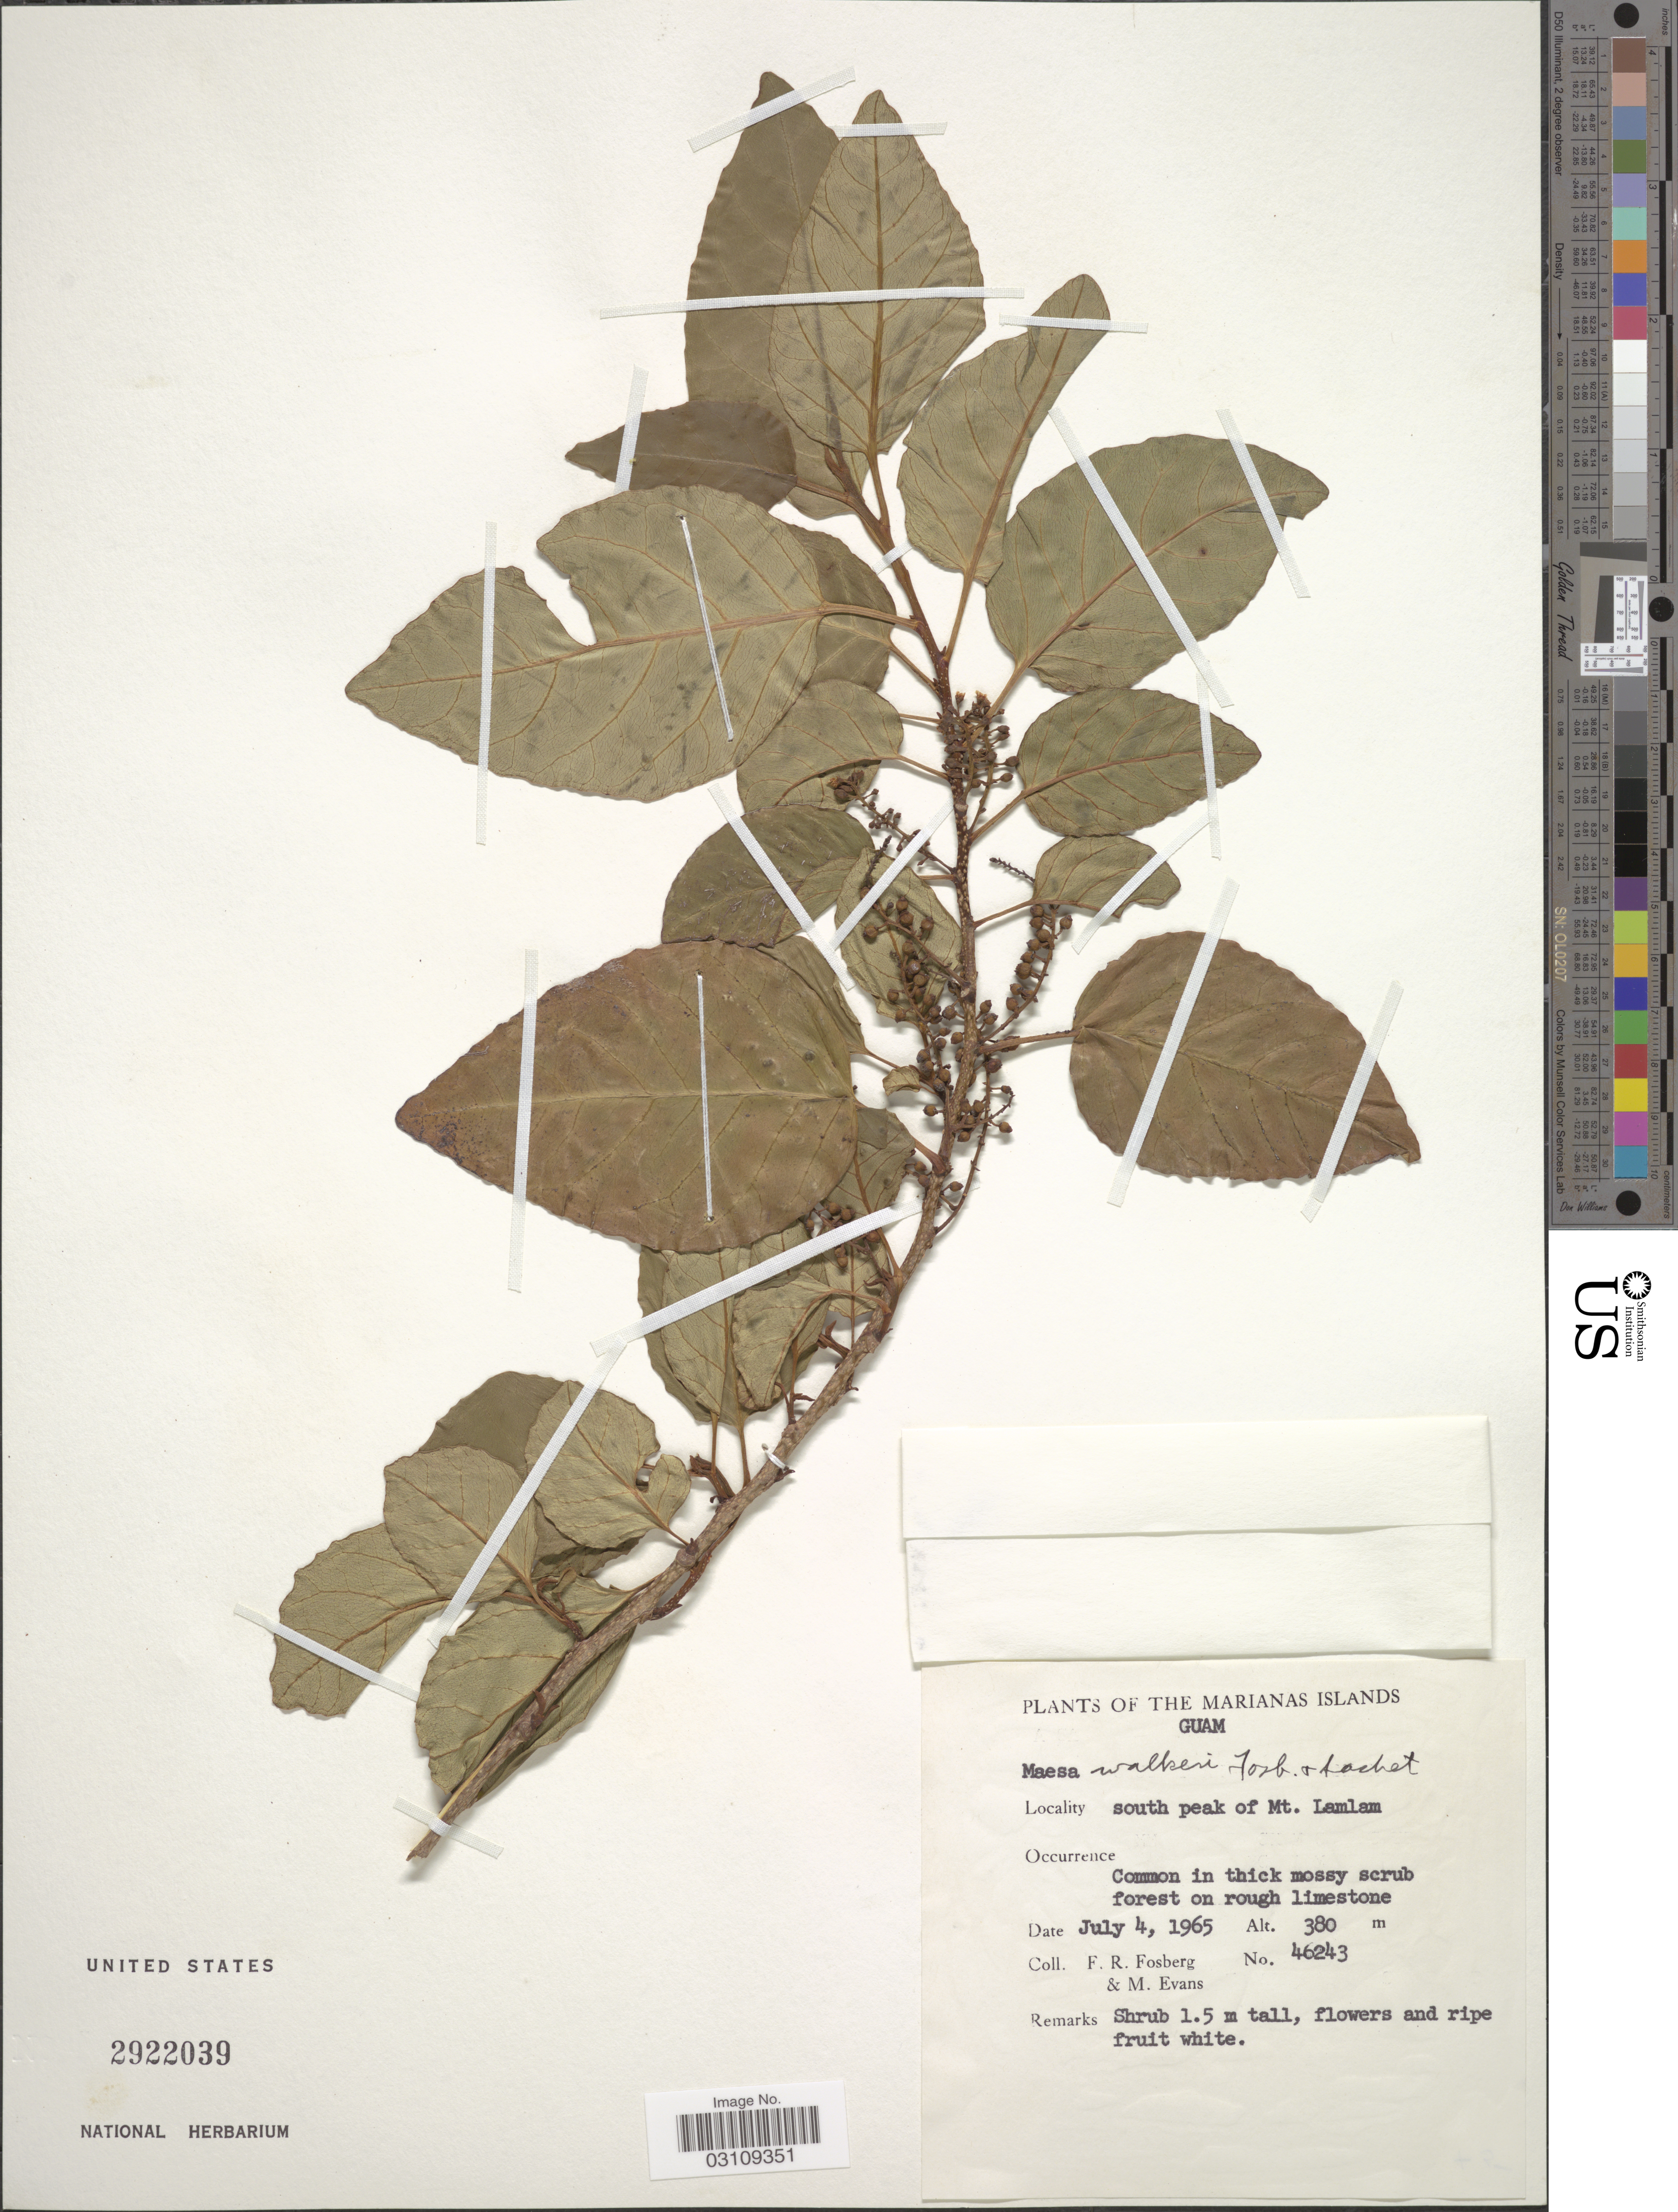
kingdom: Plantae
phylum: Tracheophyta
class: Magnoliopsida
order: Ericales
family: Primulaceae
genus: Maesa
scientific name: Maesa walkeri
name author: Fosberg & Sachet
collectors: F. R. Fosberg & M. Evans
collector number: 46243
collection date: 1965-07-04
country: Guam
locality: Marianas Islands. South peak of Mt. Lamlam.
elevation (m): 380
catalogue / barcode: US 2922039